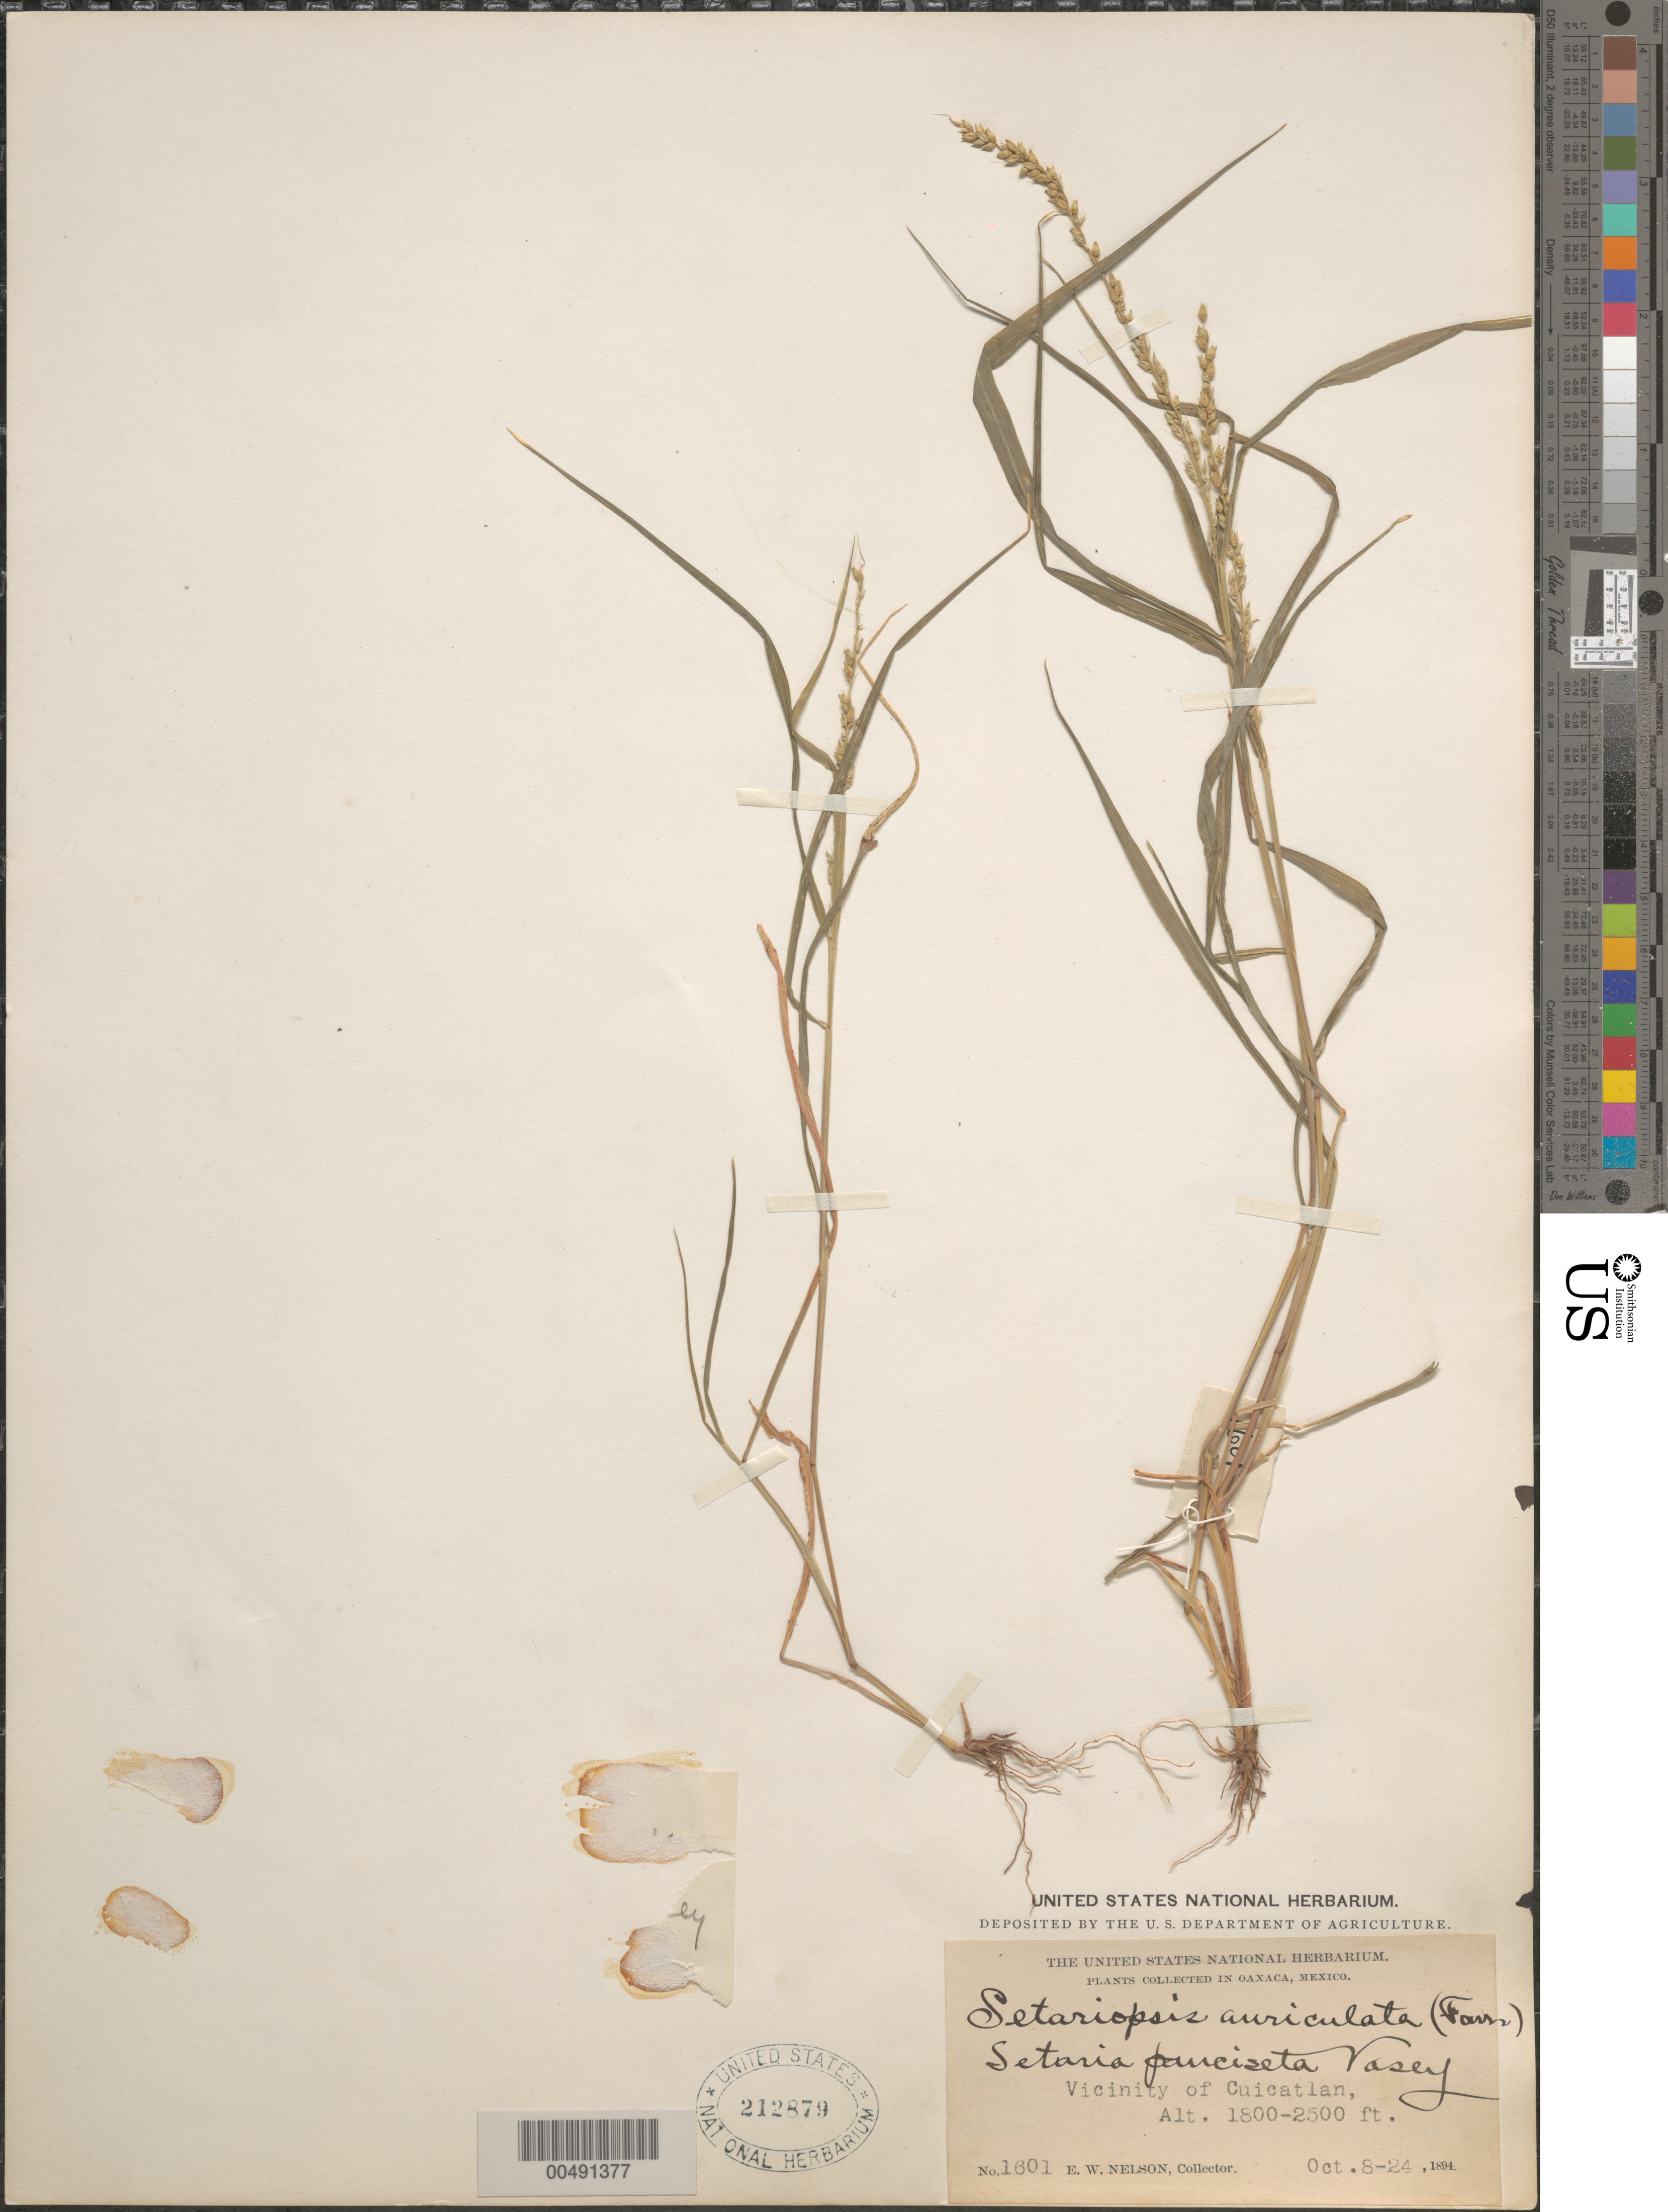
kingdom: Plantae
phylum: Tracheophyta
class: Liliopsida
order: Poales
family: Poaceae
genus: Setariopsis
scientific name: Setariopsis auriculata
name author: (E. Fourn.) Scribn.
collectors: E. W. Nelson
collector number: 1601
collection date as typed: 8 Oct 1894 to 24 Oct 1894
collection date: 1894-10-08/1894-10-24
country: Mexico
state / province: Oaxaca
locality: Vicinity of Cuicatlan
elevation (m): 549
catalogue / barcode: US 212879